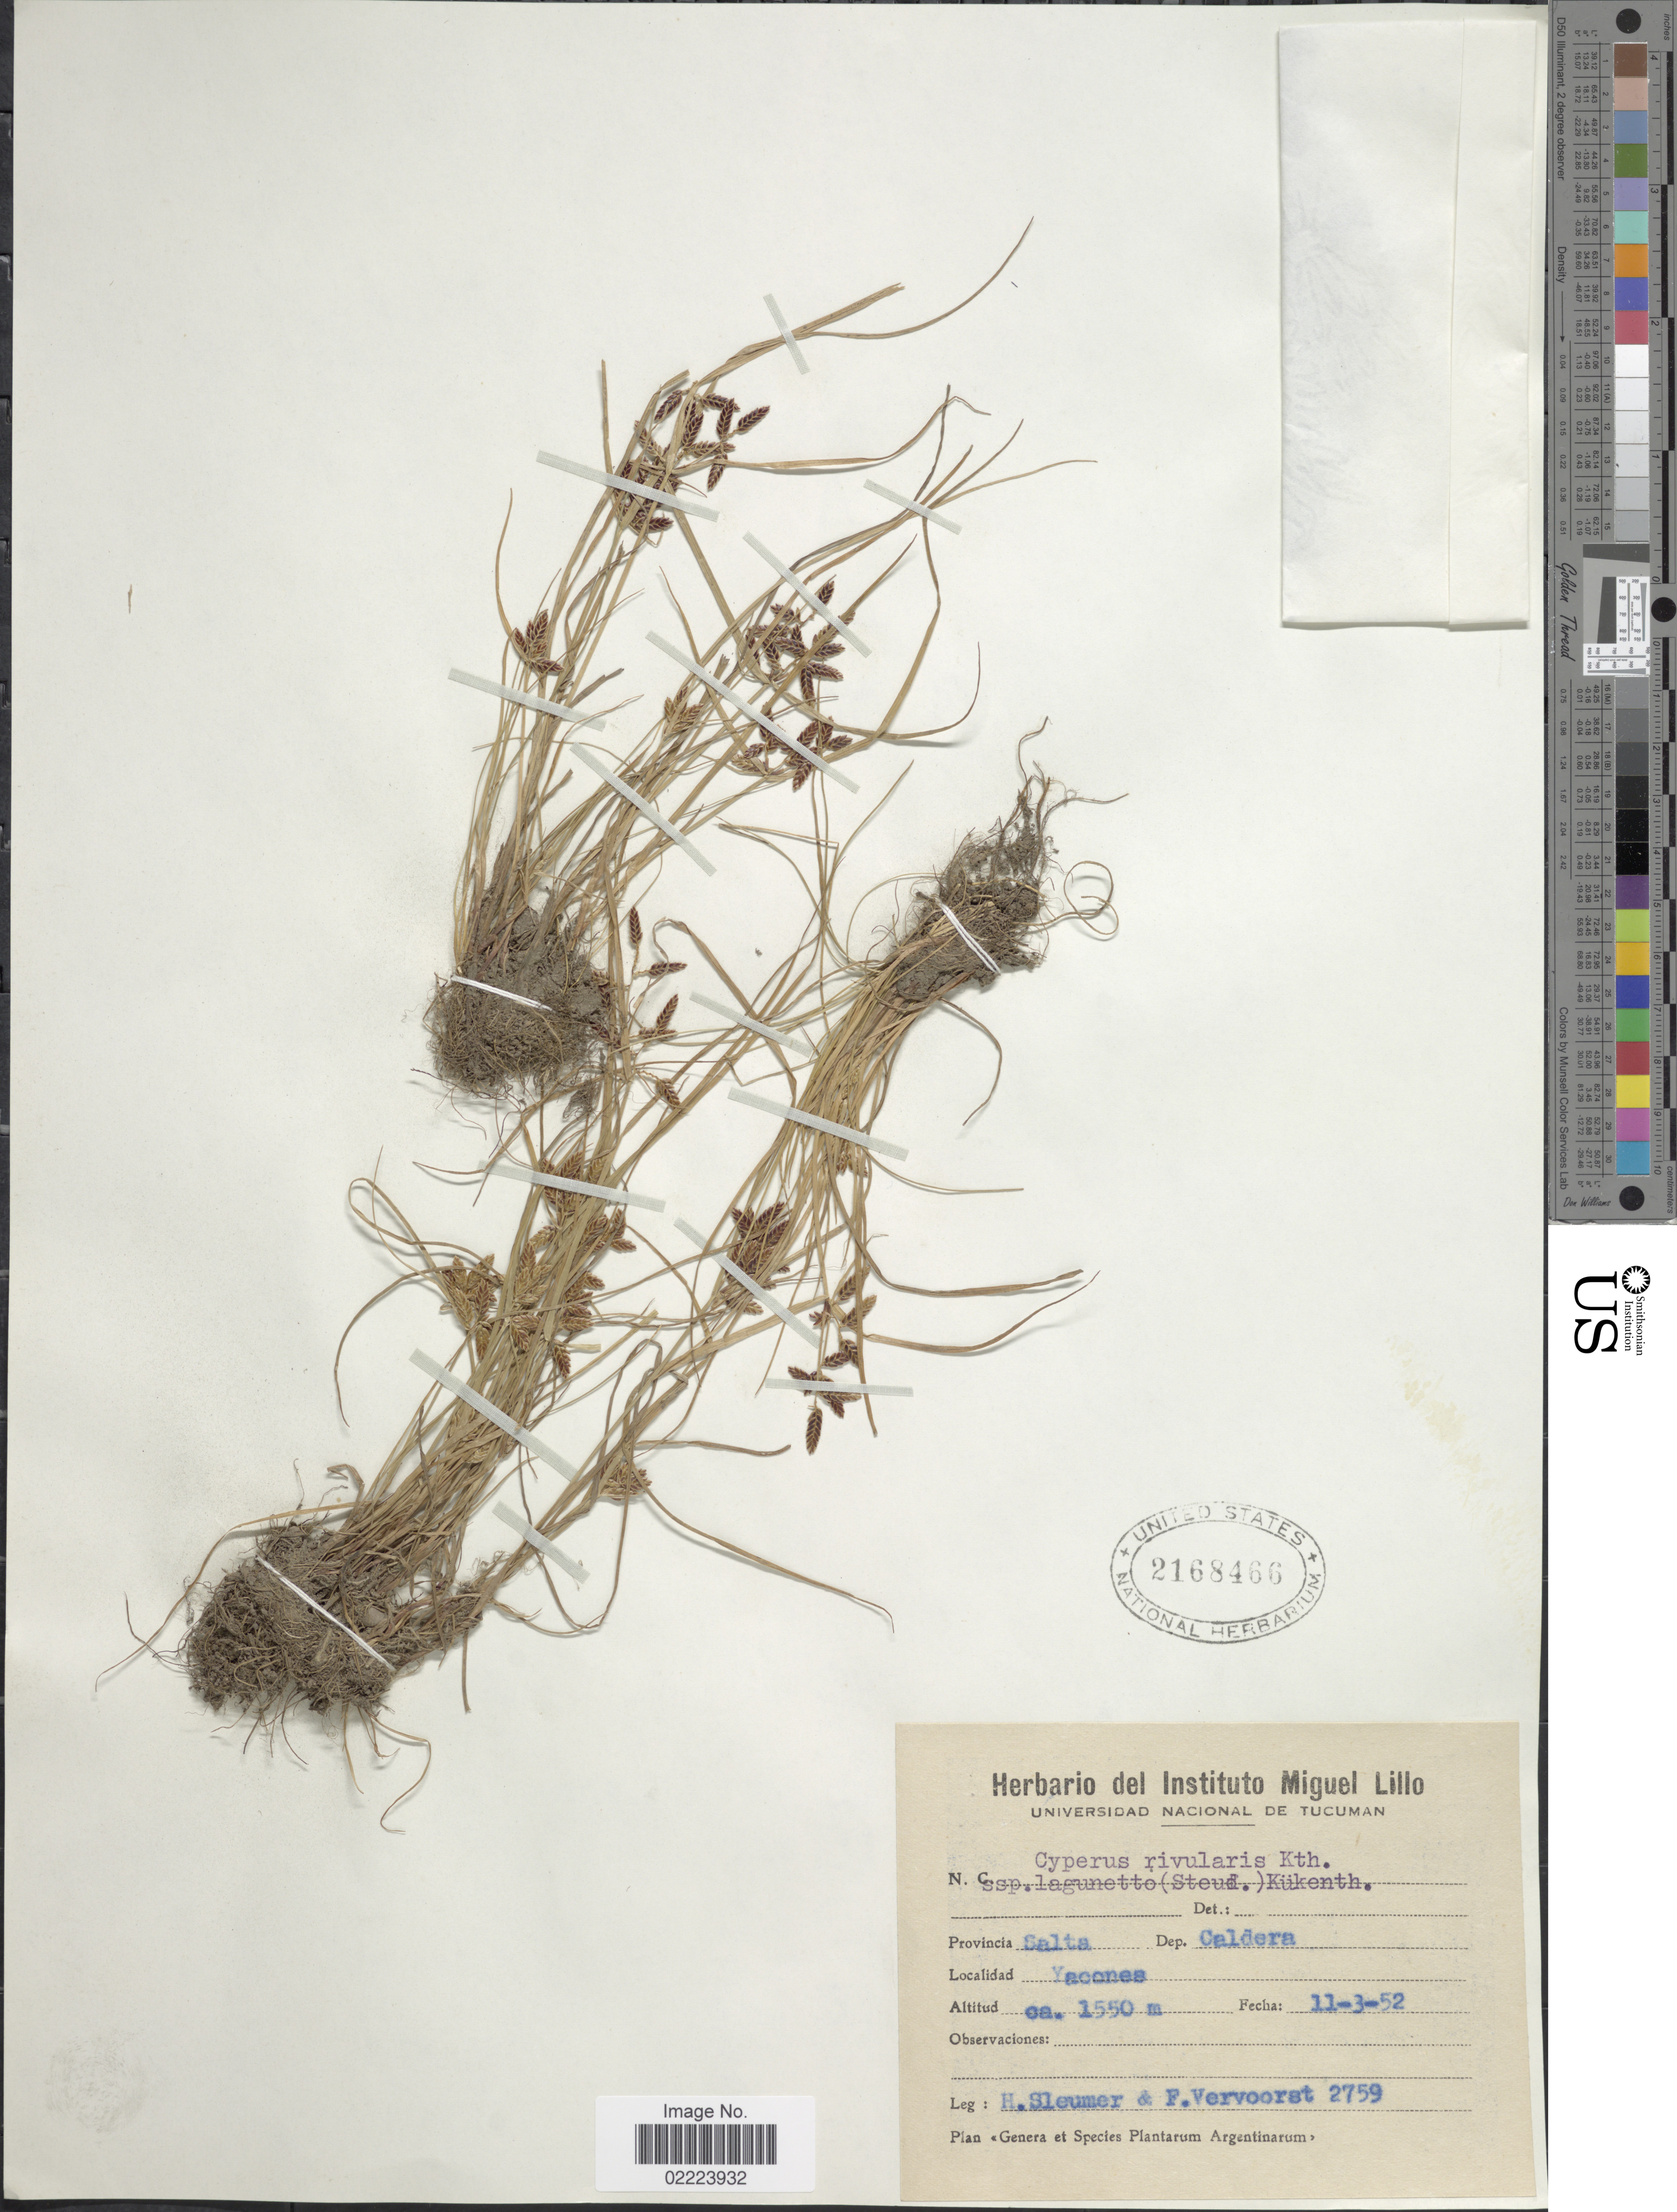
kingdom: Plantae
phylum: Tracheophyta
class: Liliopsida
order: Poales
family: Cyperaceae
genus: Cyperus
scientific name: Cyperus bipartitus Torr.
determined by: Strong, Mark T., (BOT), Smithsonian Institution - National Museum of Natural History (UNITED STATES)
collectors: H. O. Sleumer & F. Vervoorst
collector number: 2759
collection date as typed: Transcribed d/m/y: 11/3/52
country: Argentina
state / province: Salta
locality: Provincia Salta, Dep. Caldera, Yacones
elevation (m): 1550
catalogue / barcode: US 2168466